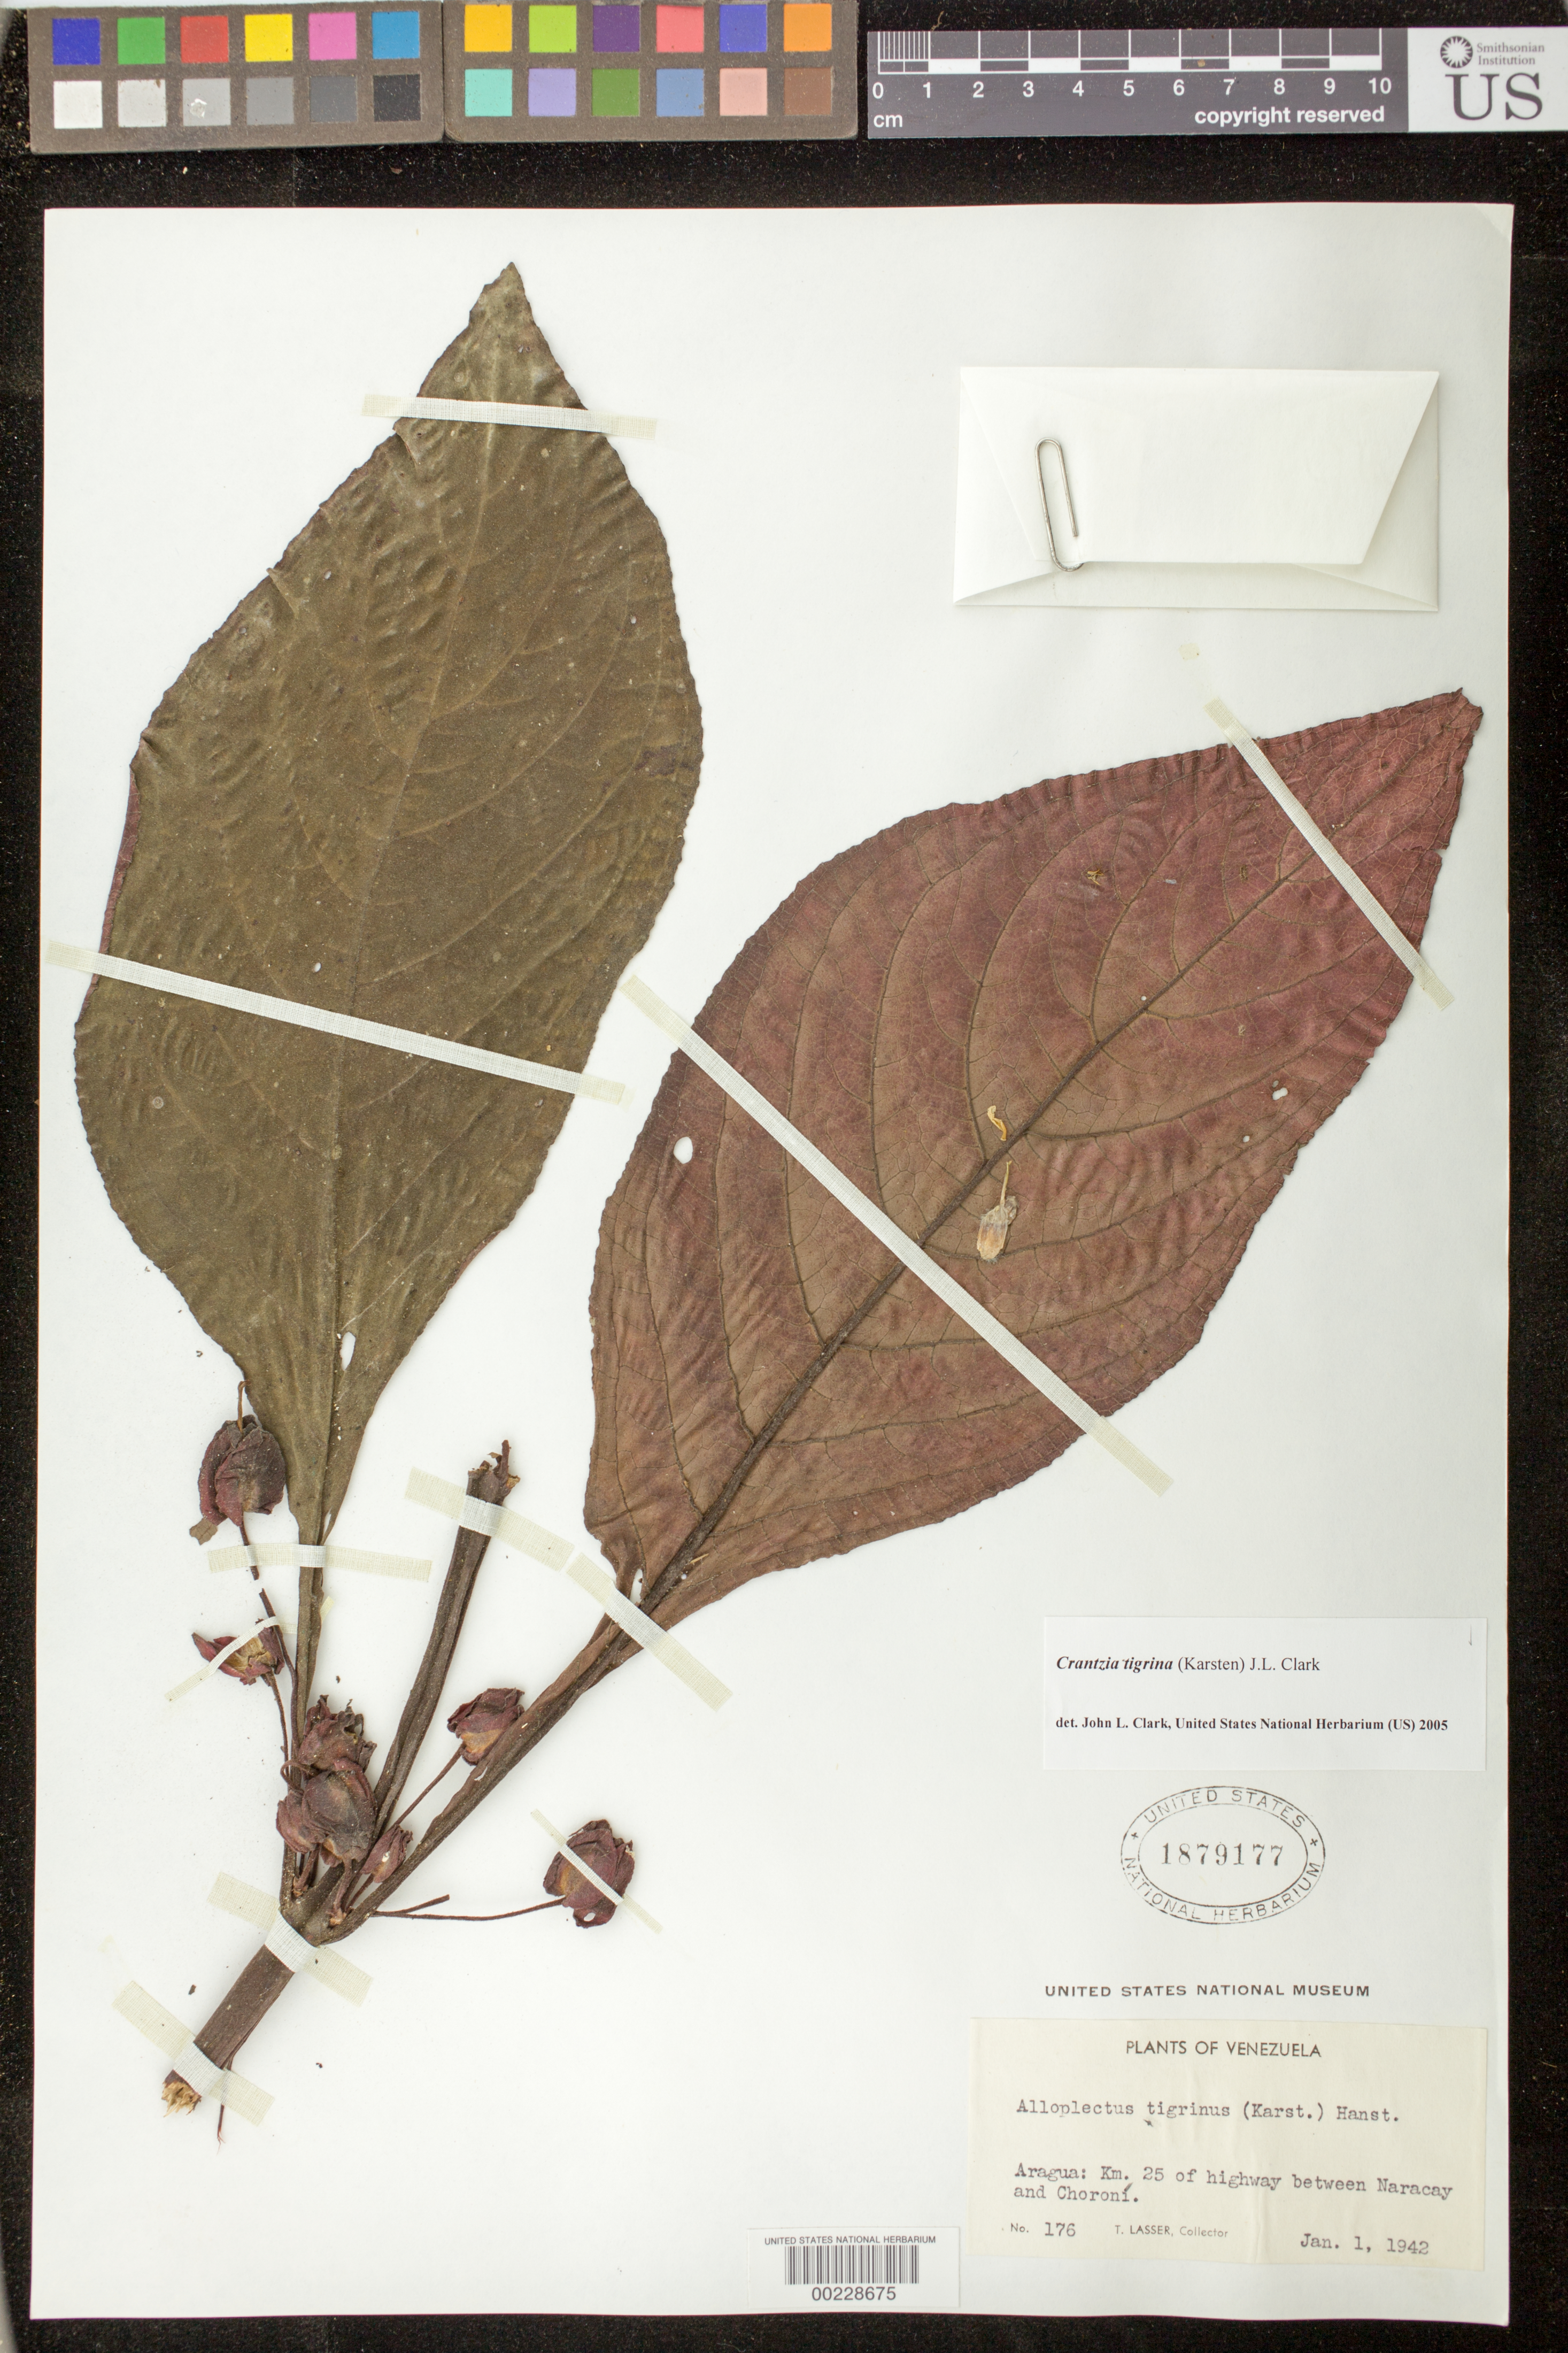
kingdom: Plantae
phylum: Tracheophyta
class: Magnoliopsida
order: Lamiales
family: Gesneriaceae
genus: Crantzia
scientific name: Crantzia tigrina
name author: (H. Karst.) Fritsch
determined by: Clark, J. L., (SEL), The Marie Selby Botanical Garden (UNITED STATES)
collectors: T. Lasser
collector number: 176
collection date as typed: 01 Jan 1942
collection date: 1942-01-01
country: Venezuela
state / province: Aragua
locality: Aragua: Km 25 of highway between Maracay and Choroní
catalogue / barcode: US 1879177